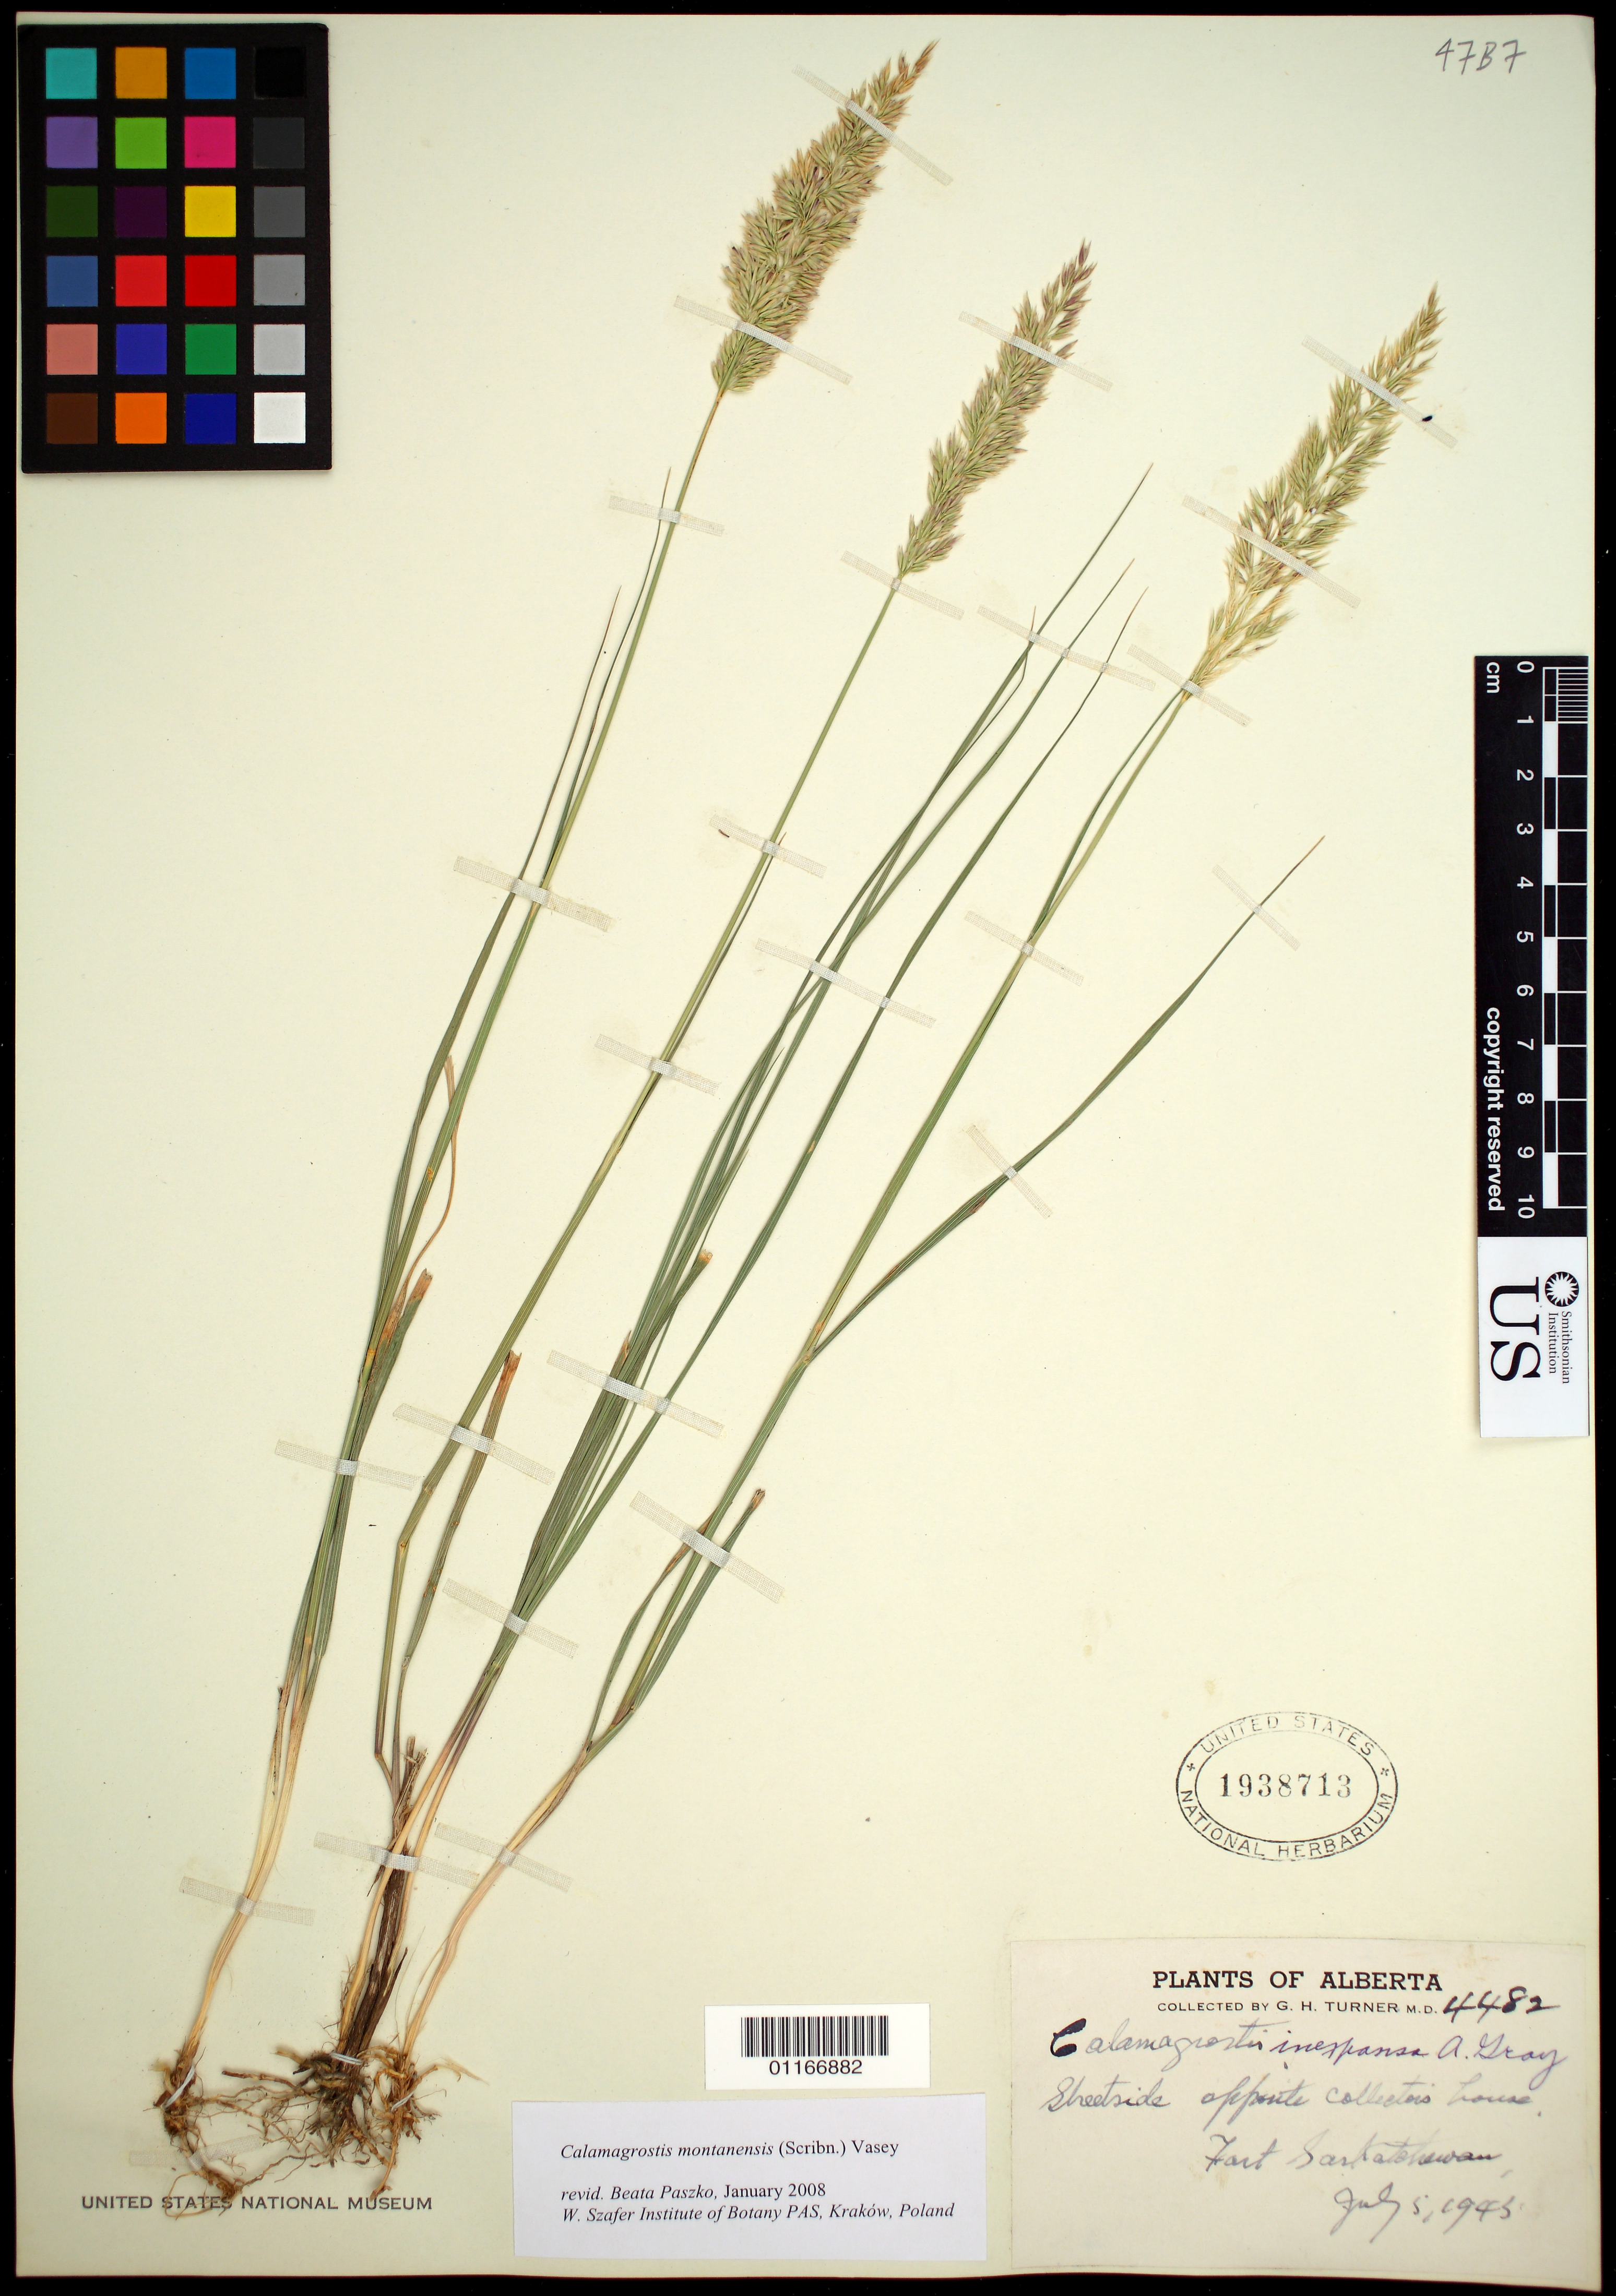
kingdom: Plantae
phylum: Tracheophyta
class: Liliopsida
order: Poales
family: Poaceae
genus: Calamagrostis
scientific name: Calamagrostis montanensis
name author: Scribn. ex Vasey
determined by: Paszko, B.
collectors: G. H. Turner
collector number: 4482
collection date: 1995-07-05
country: Canada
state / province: Alberta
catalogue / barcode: US 1938713